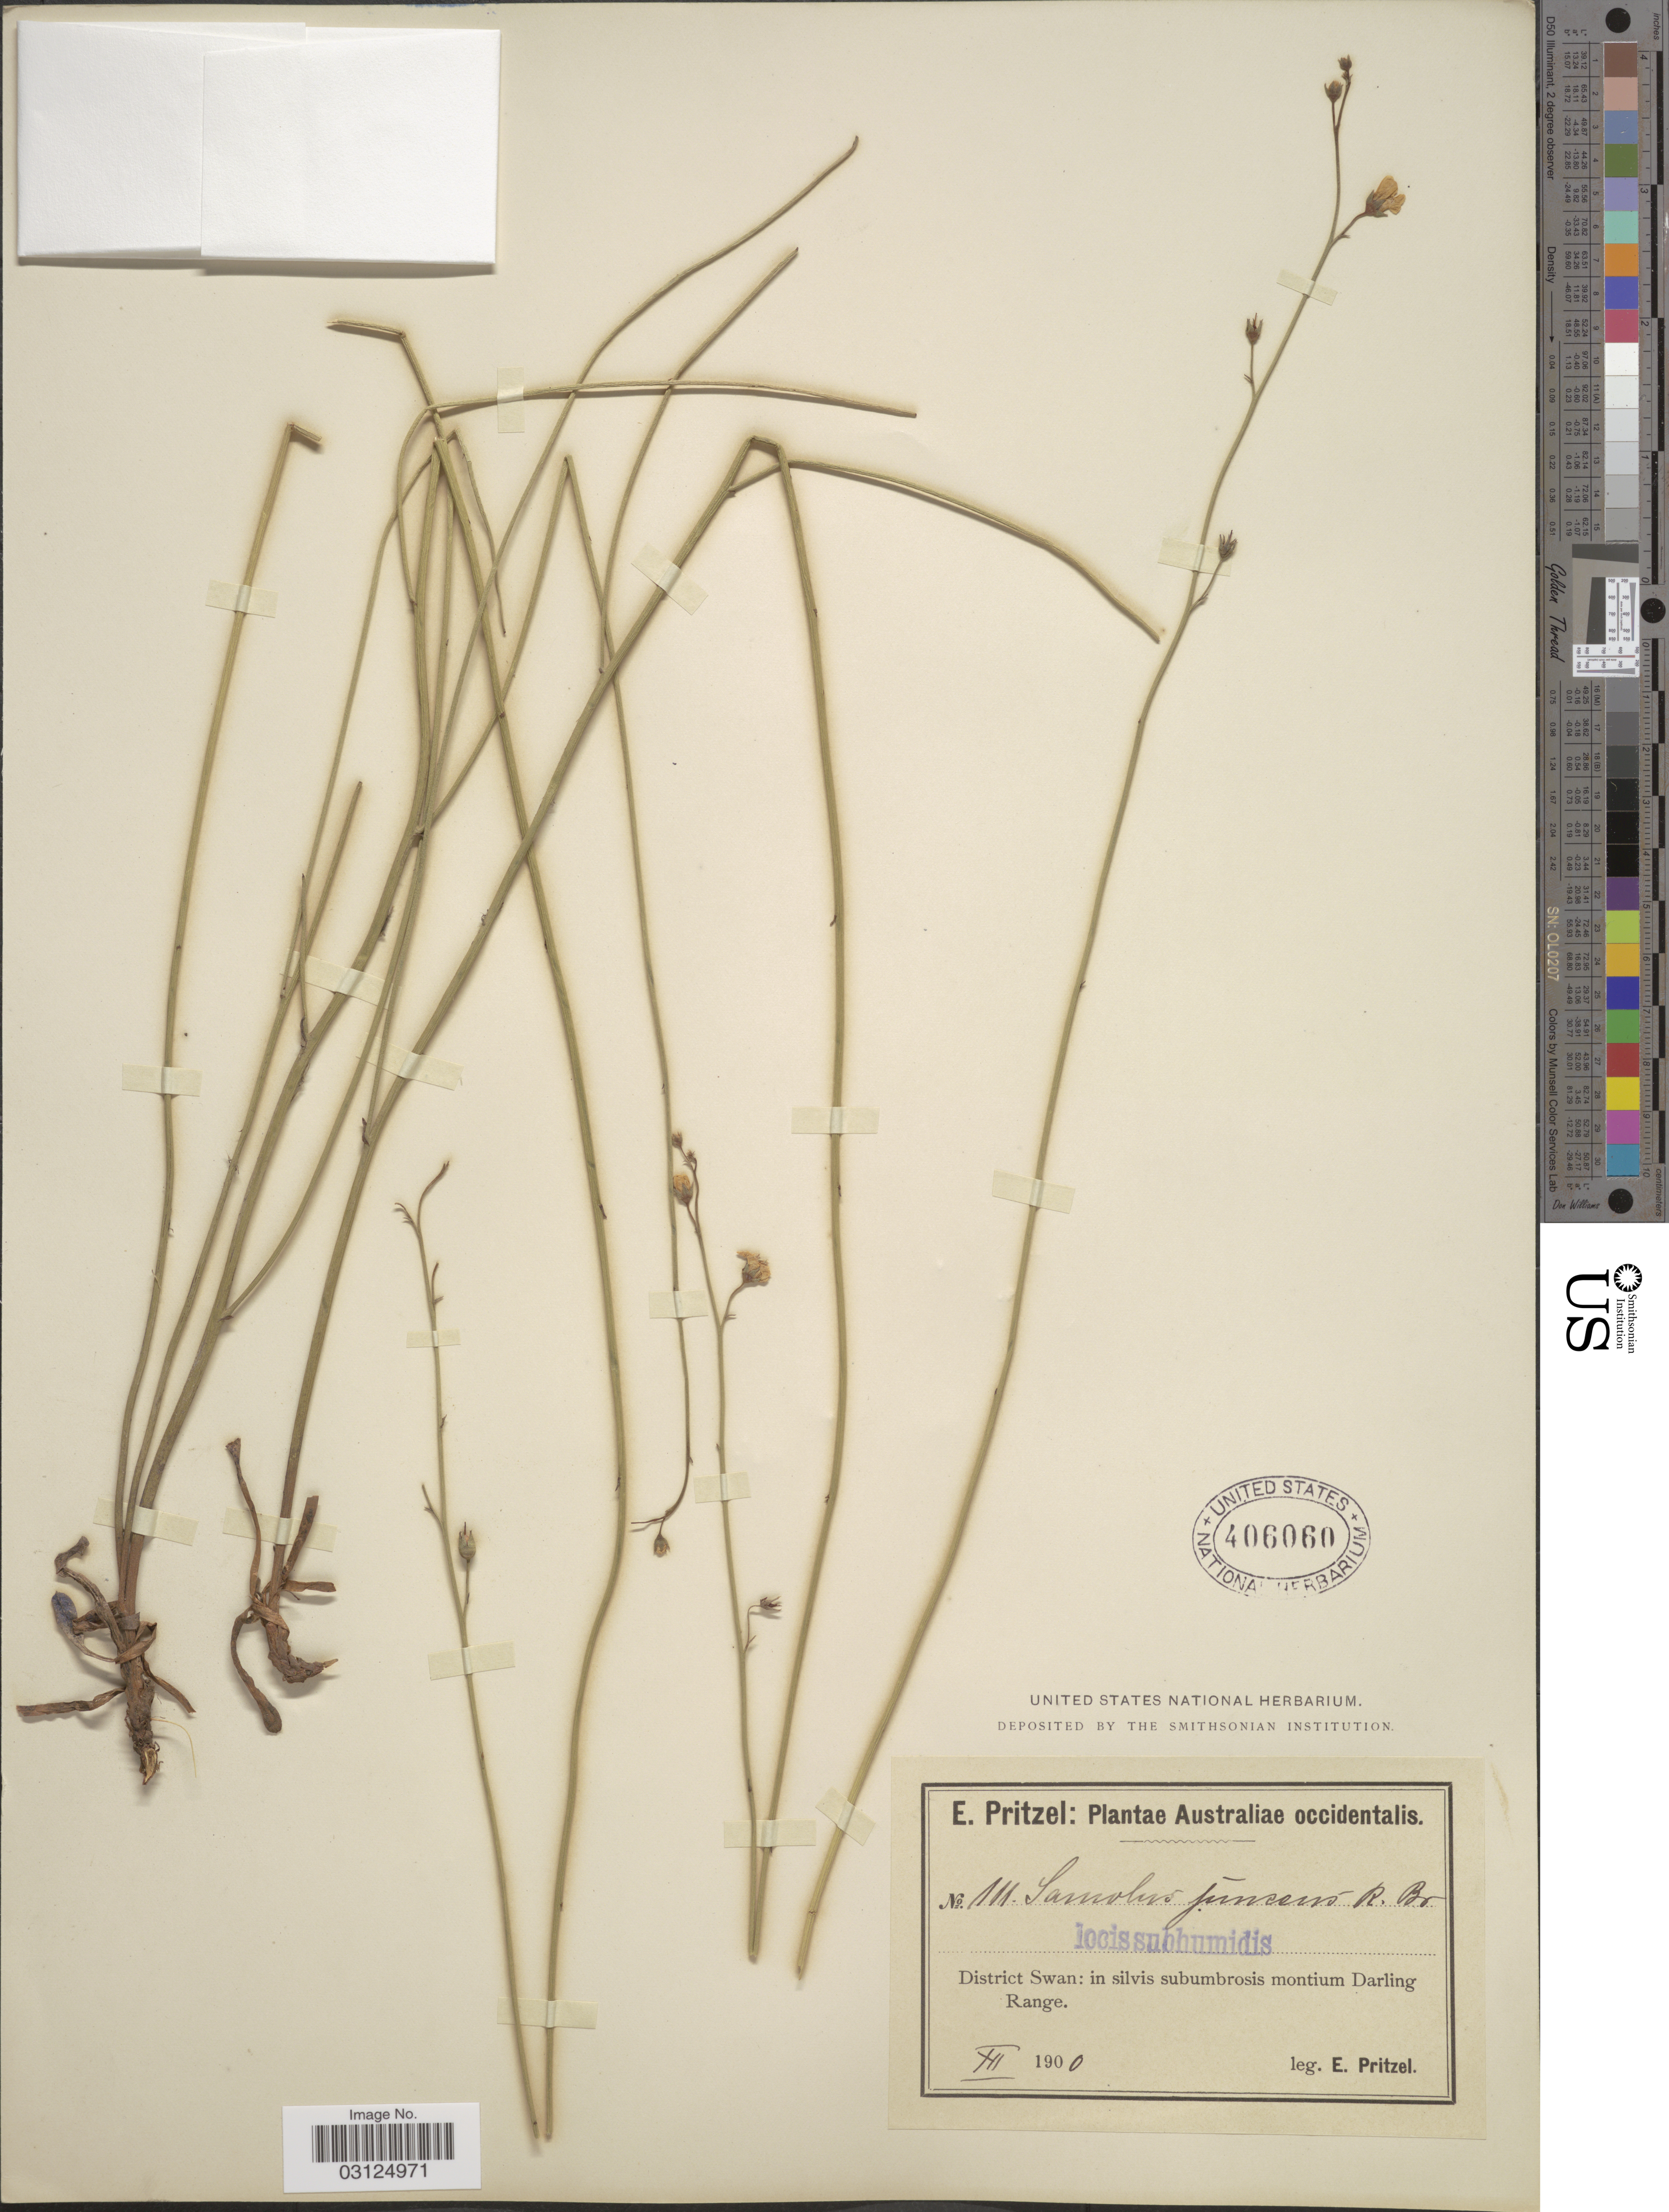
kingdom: Plantae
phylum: Tracheophyta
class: Magnoliopsida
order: Ericales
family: Primulaceae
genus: Samolus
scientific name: Samolus junceus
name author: R. Br.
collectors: E. G. Pritzel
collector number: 111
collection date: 1900-12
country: Australia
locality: Australiae occidentalis. District Swan: in silvis subumbrosis montium Darling Range.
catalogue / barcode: US 406060